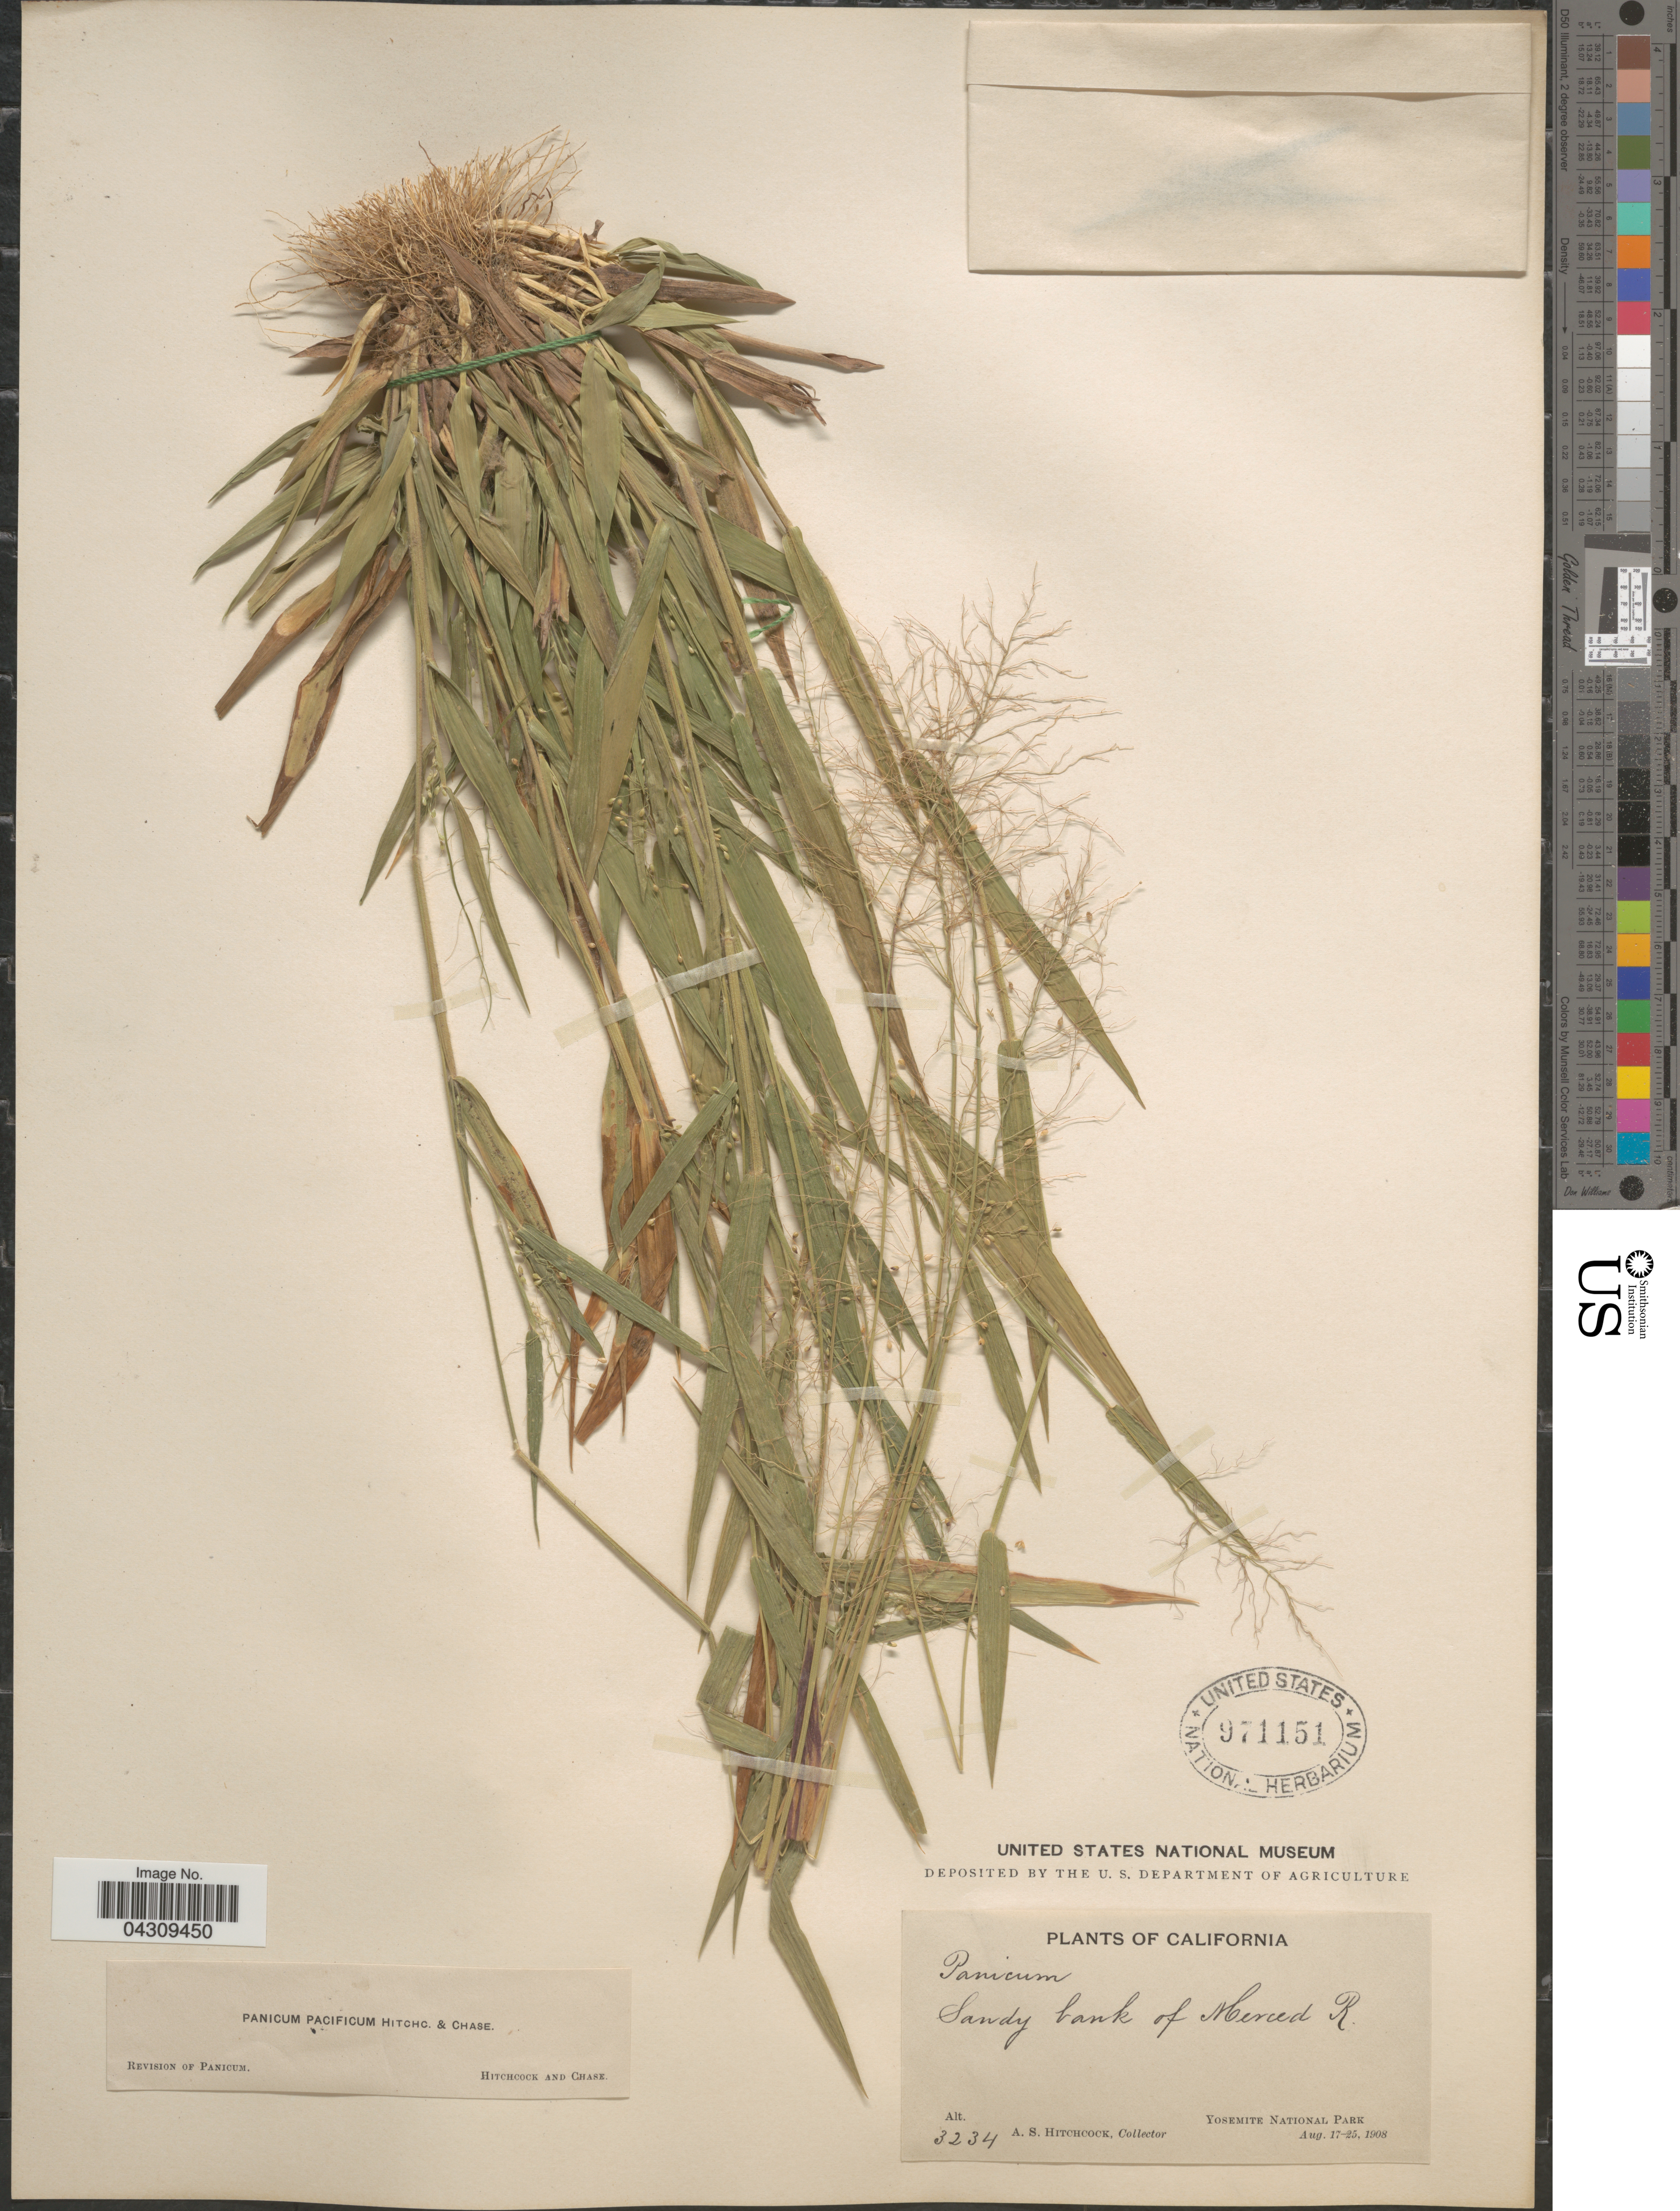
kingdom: Plantae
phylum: Tracheophyta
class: Liliopsida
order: Poales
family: Poaceae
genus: Dichanthelium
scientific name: Dichanthelium acuminatum var. acuminatum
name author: (Sw.) Gould & C.A. Clark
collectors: A. S. Hitchcock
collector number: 3234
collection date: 1908-08-17/1908-08-25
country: United States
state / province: California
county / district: Mariposa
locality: Sandy bank of Merced R. Yosemite National Park.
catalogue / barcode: US 971151